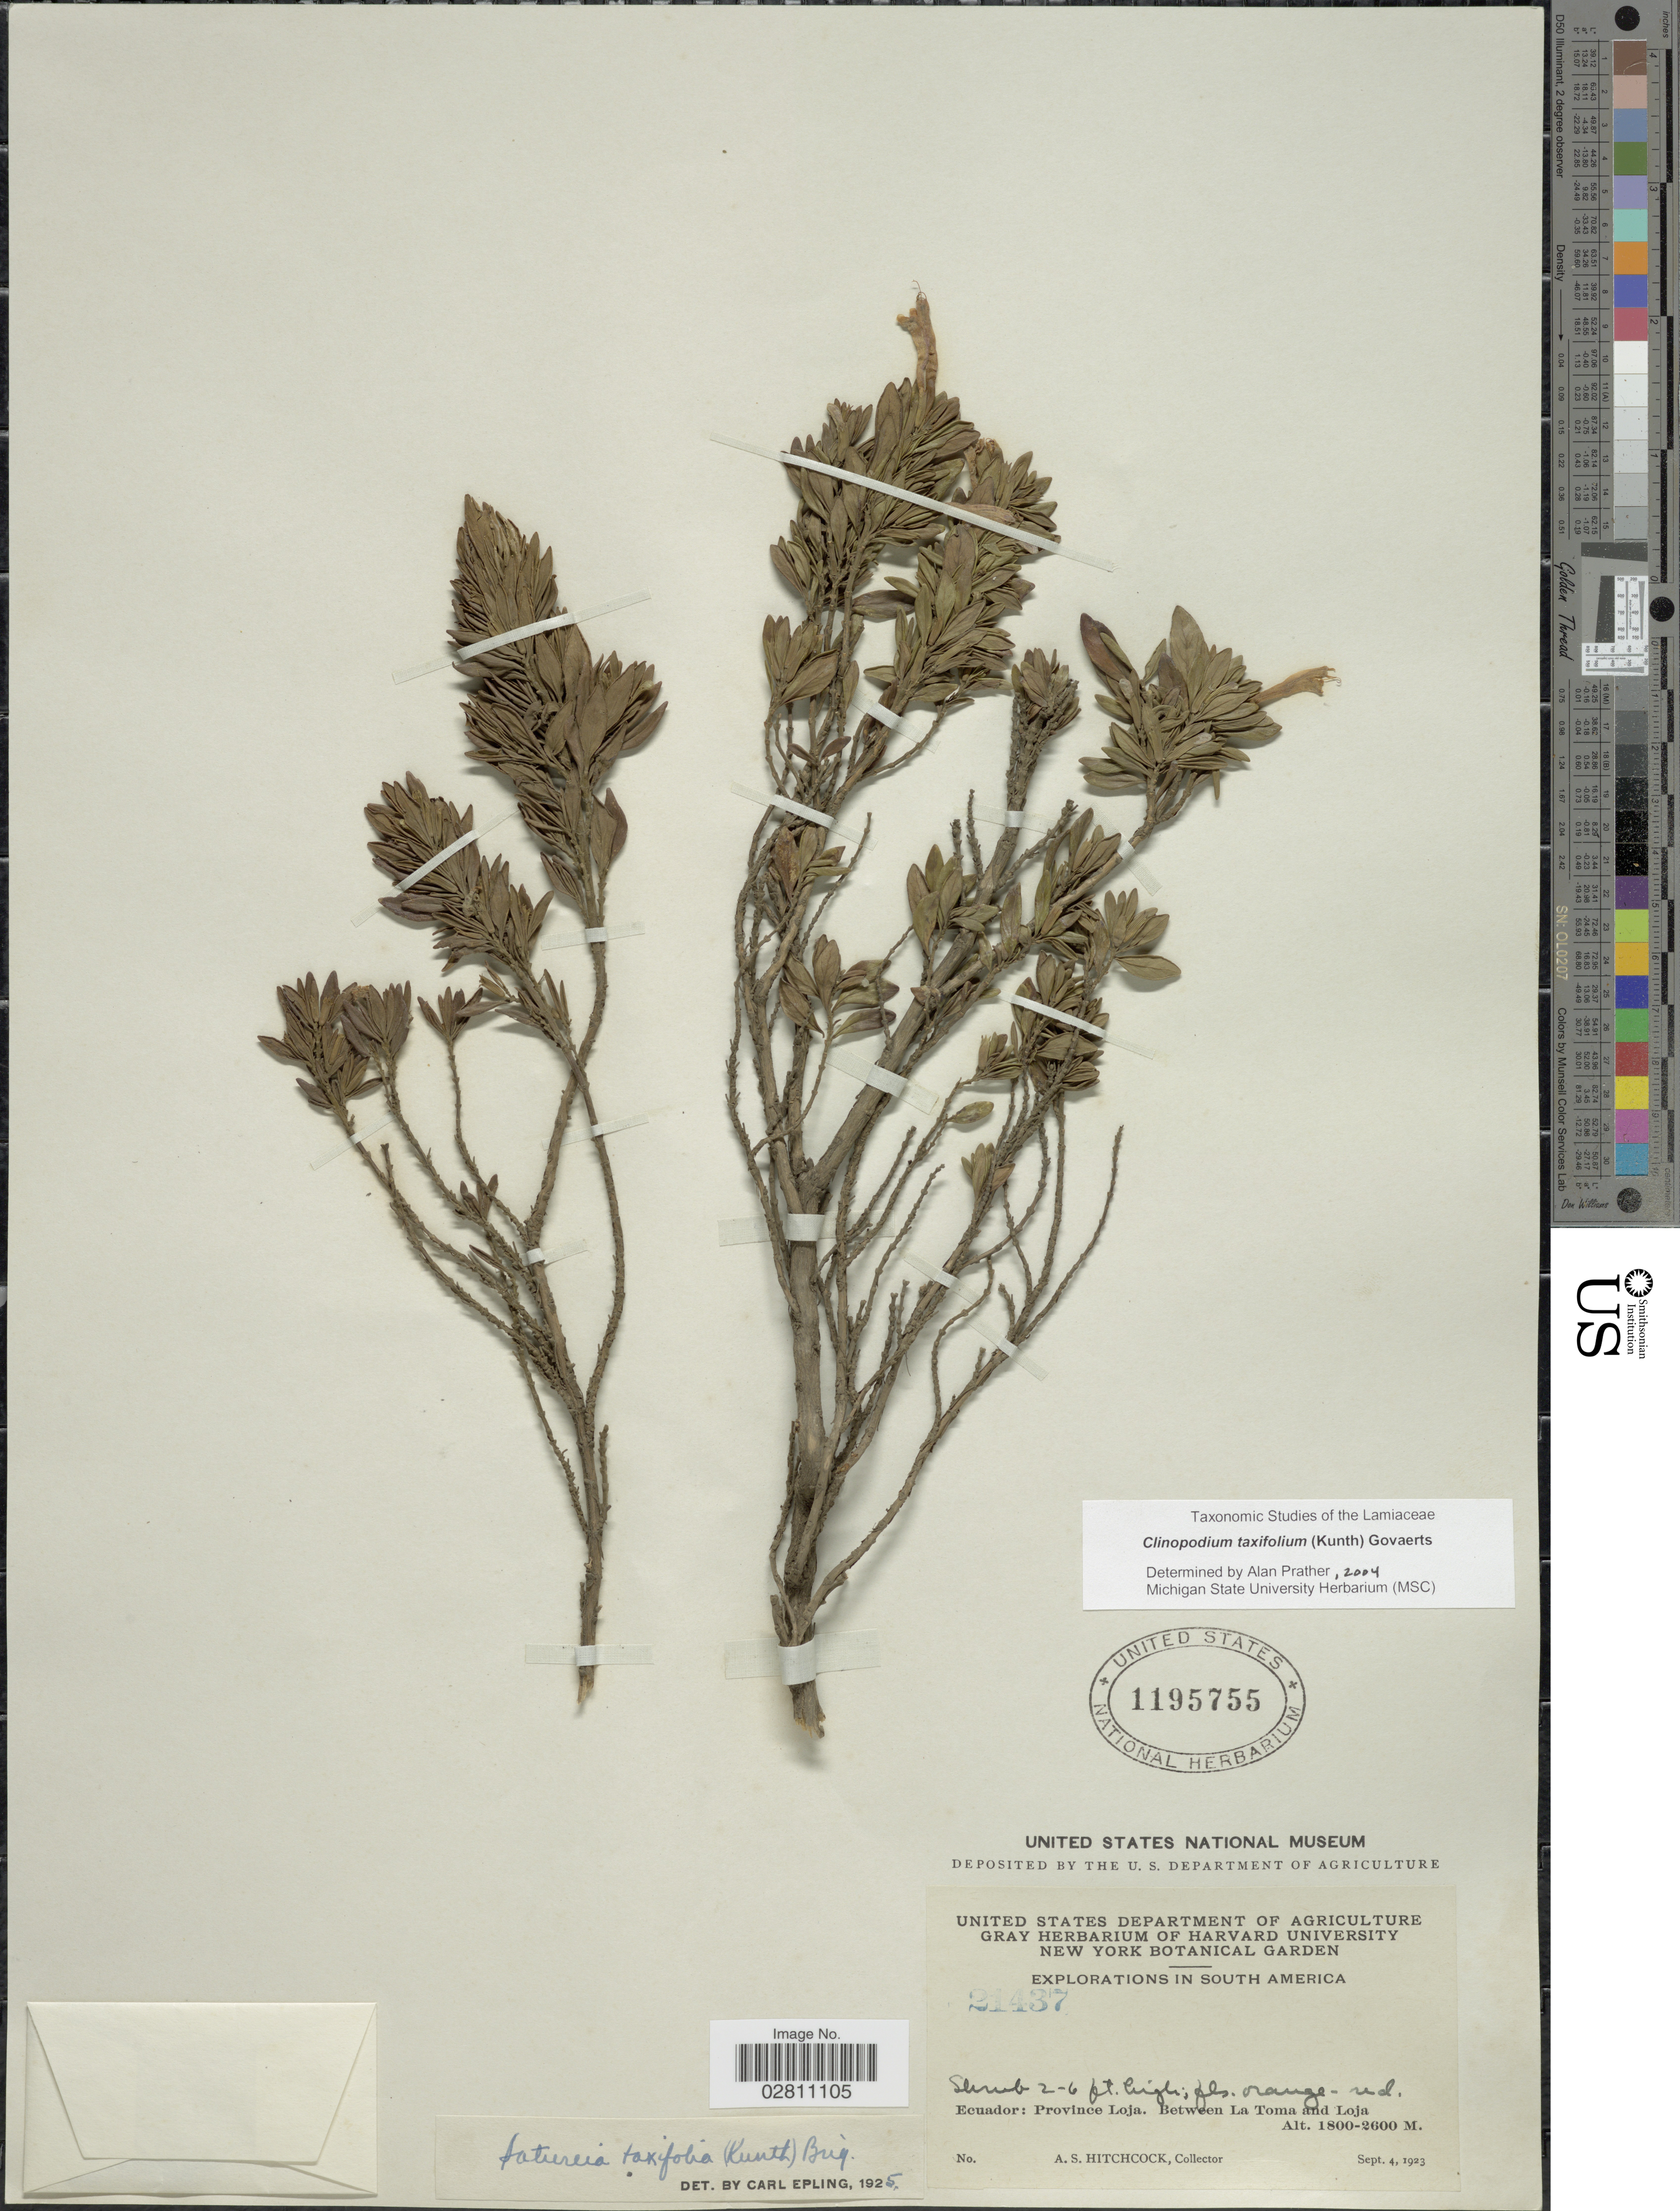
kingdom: Plantae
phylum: Tracheophyta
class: Magnoliopsida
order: Lamiales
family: Lamiaceae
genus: Clinopodium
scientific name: Clinopodium taxifolium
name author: (Kunth) Govaerts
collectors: A. S. Hitchcock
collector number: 21437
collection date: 1923-09-04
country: Ecuador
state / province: Loja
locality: Ecuador: Province Loja, Between La Tom and Loja.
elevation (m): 1800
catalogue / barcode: US 1195755